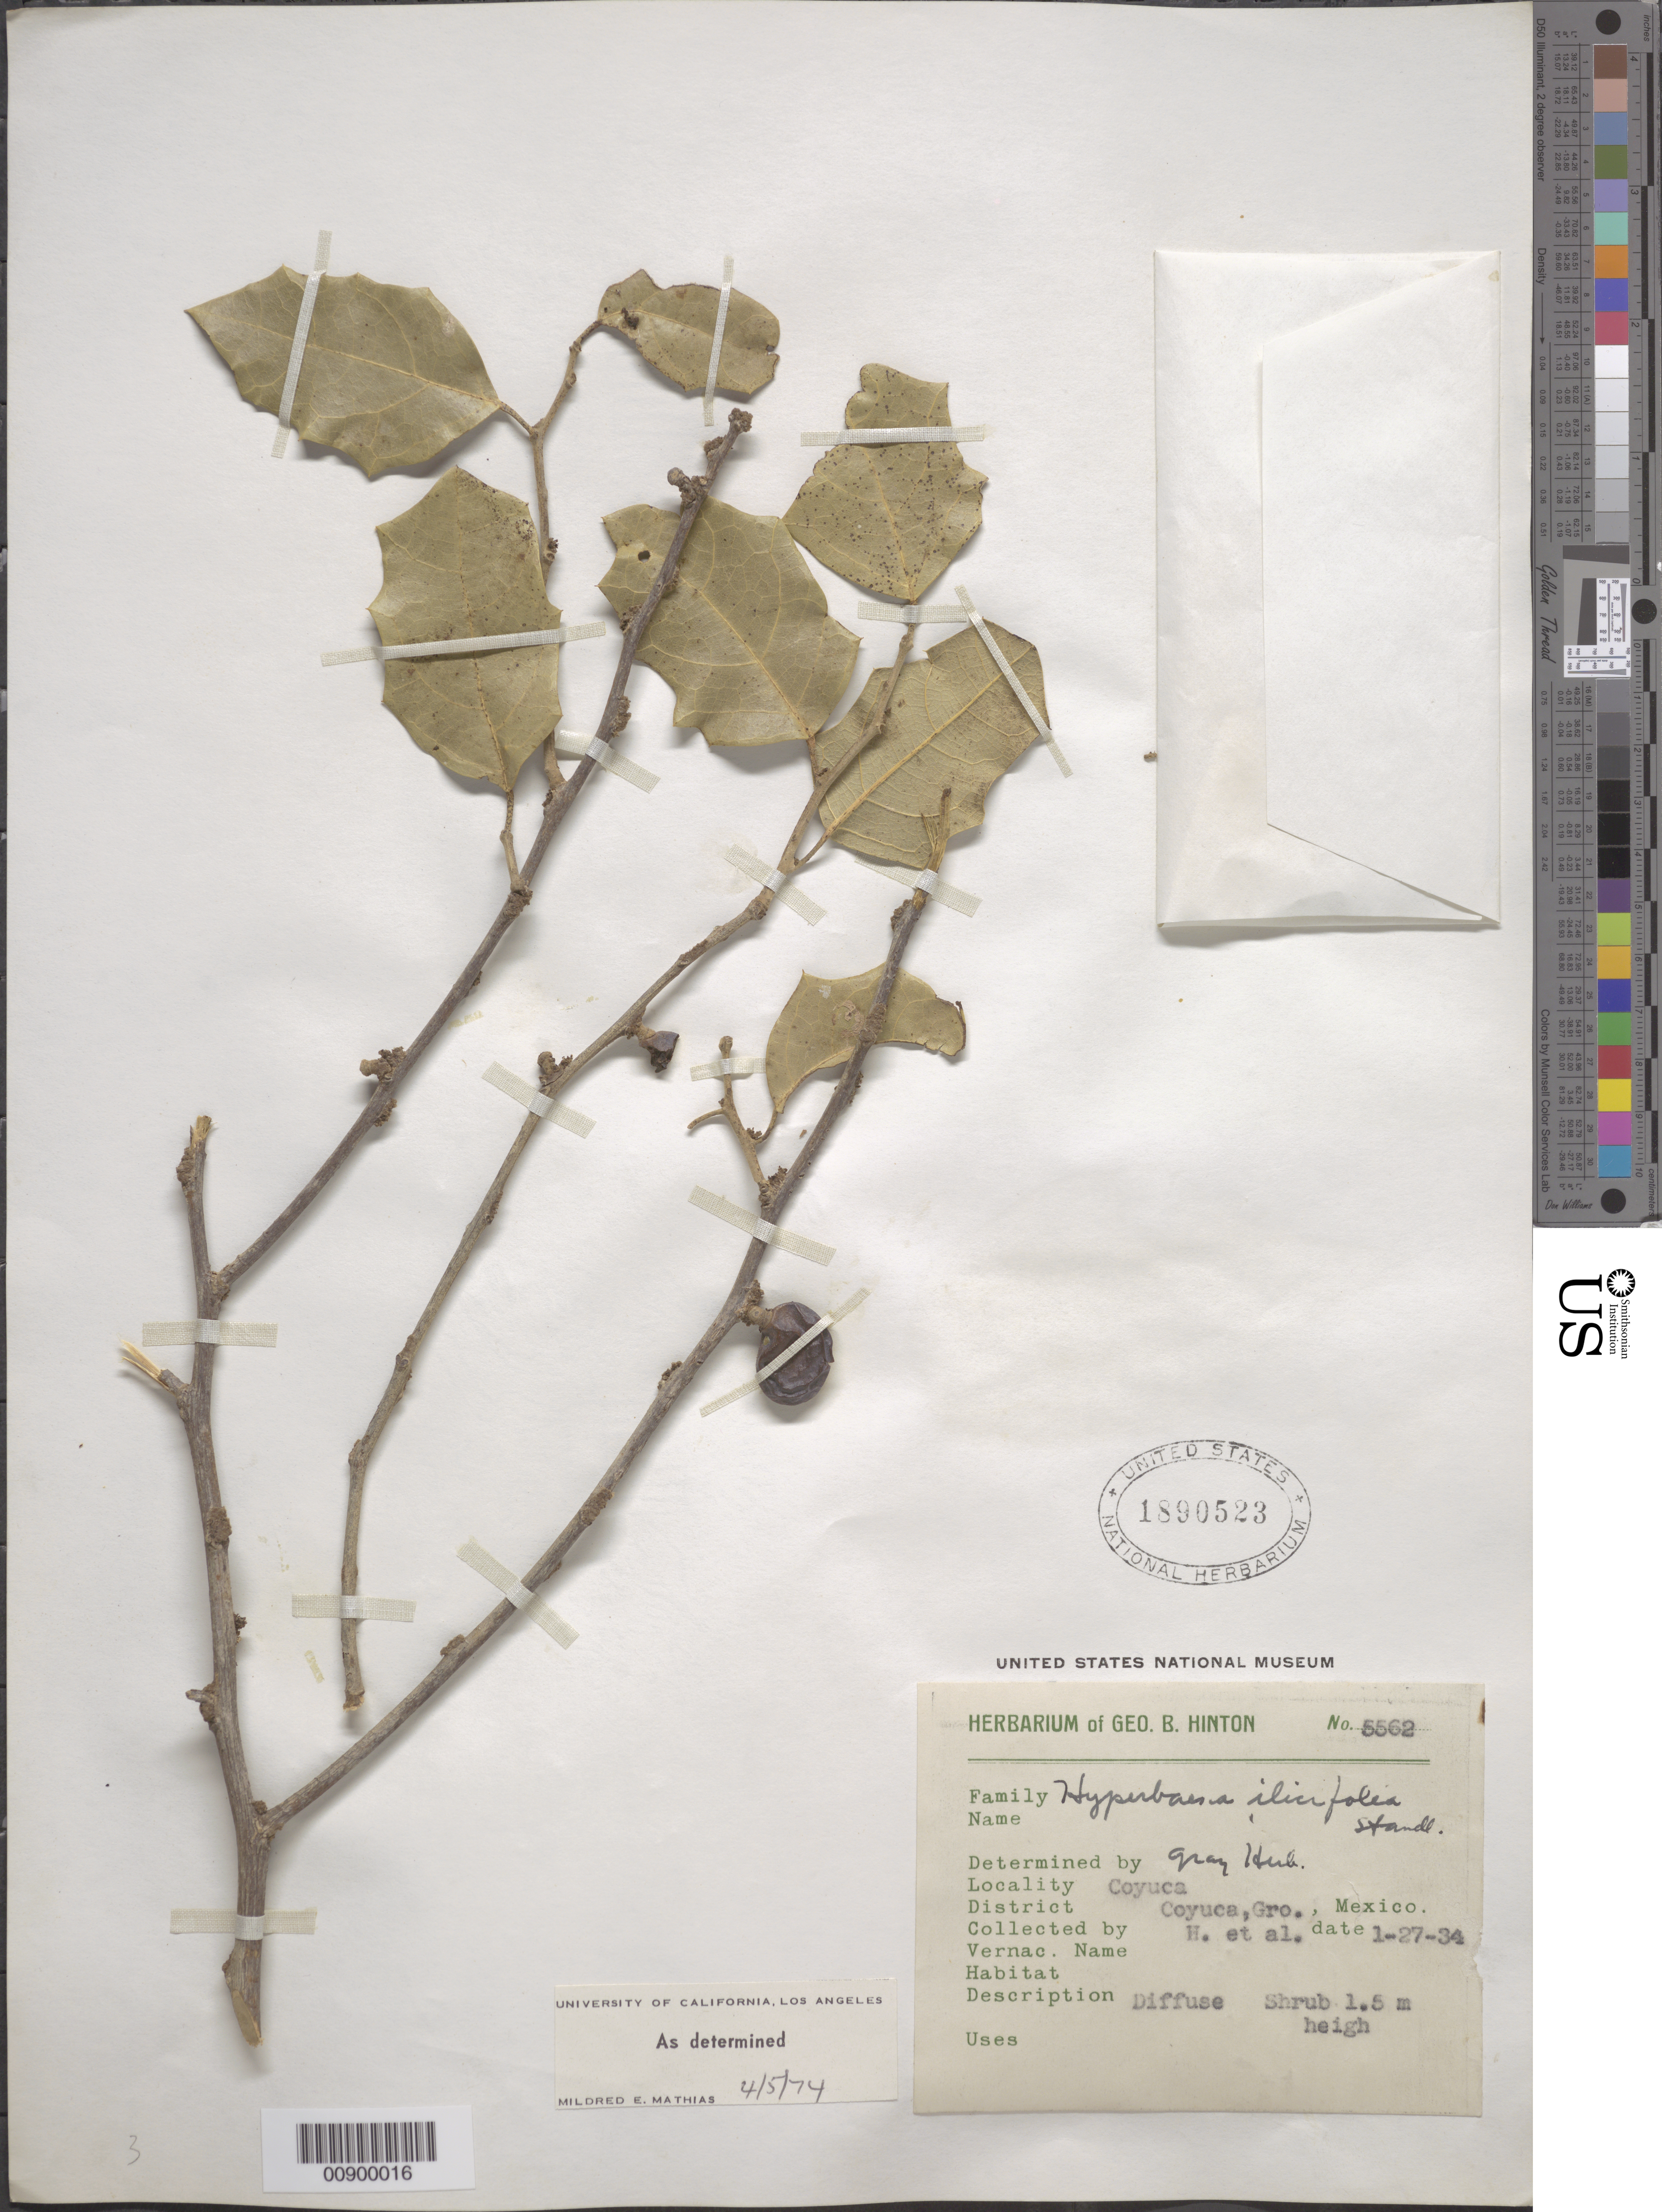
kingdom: Plantae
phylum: Tracheophyta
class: Magnoliopsida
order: Ranunculales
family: Menispermaceae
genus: Hyperbaena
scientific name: Hyperbaena ilicifolia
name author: Standl.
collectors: G. B. Hinton & et al.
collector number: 5562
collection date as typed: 27 Jan 1934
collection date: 1934-01-27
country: Mexico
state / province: Guerrero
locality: Coyuca: District Coyuca, Guerrero.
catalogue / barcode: US 1890523